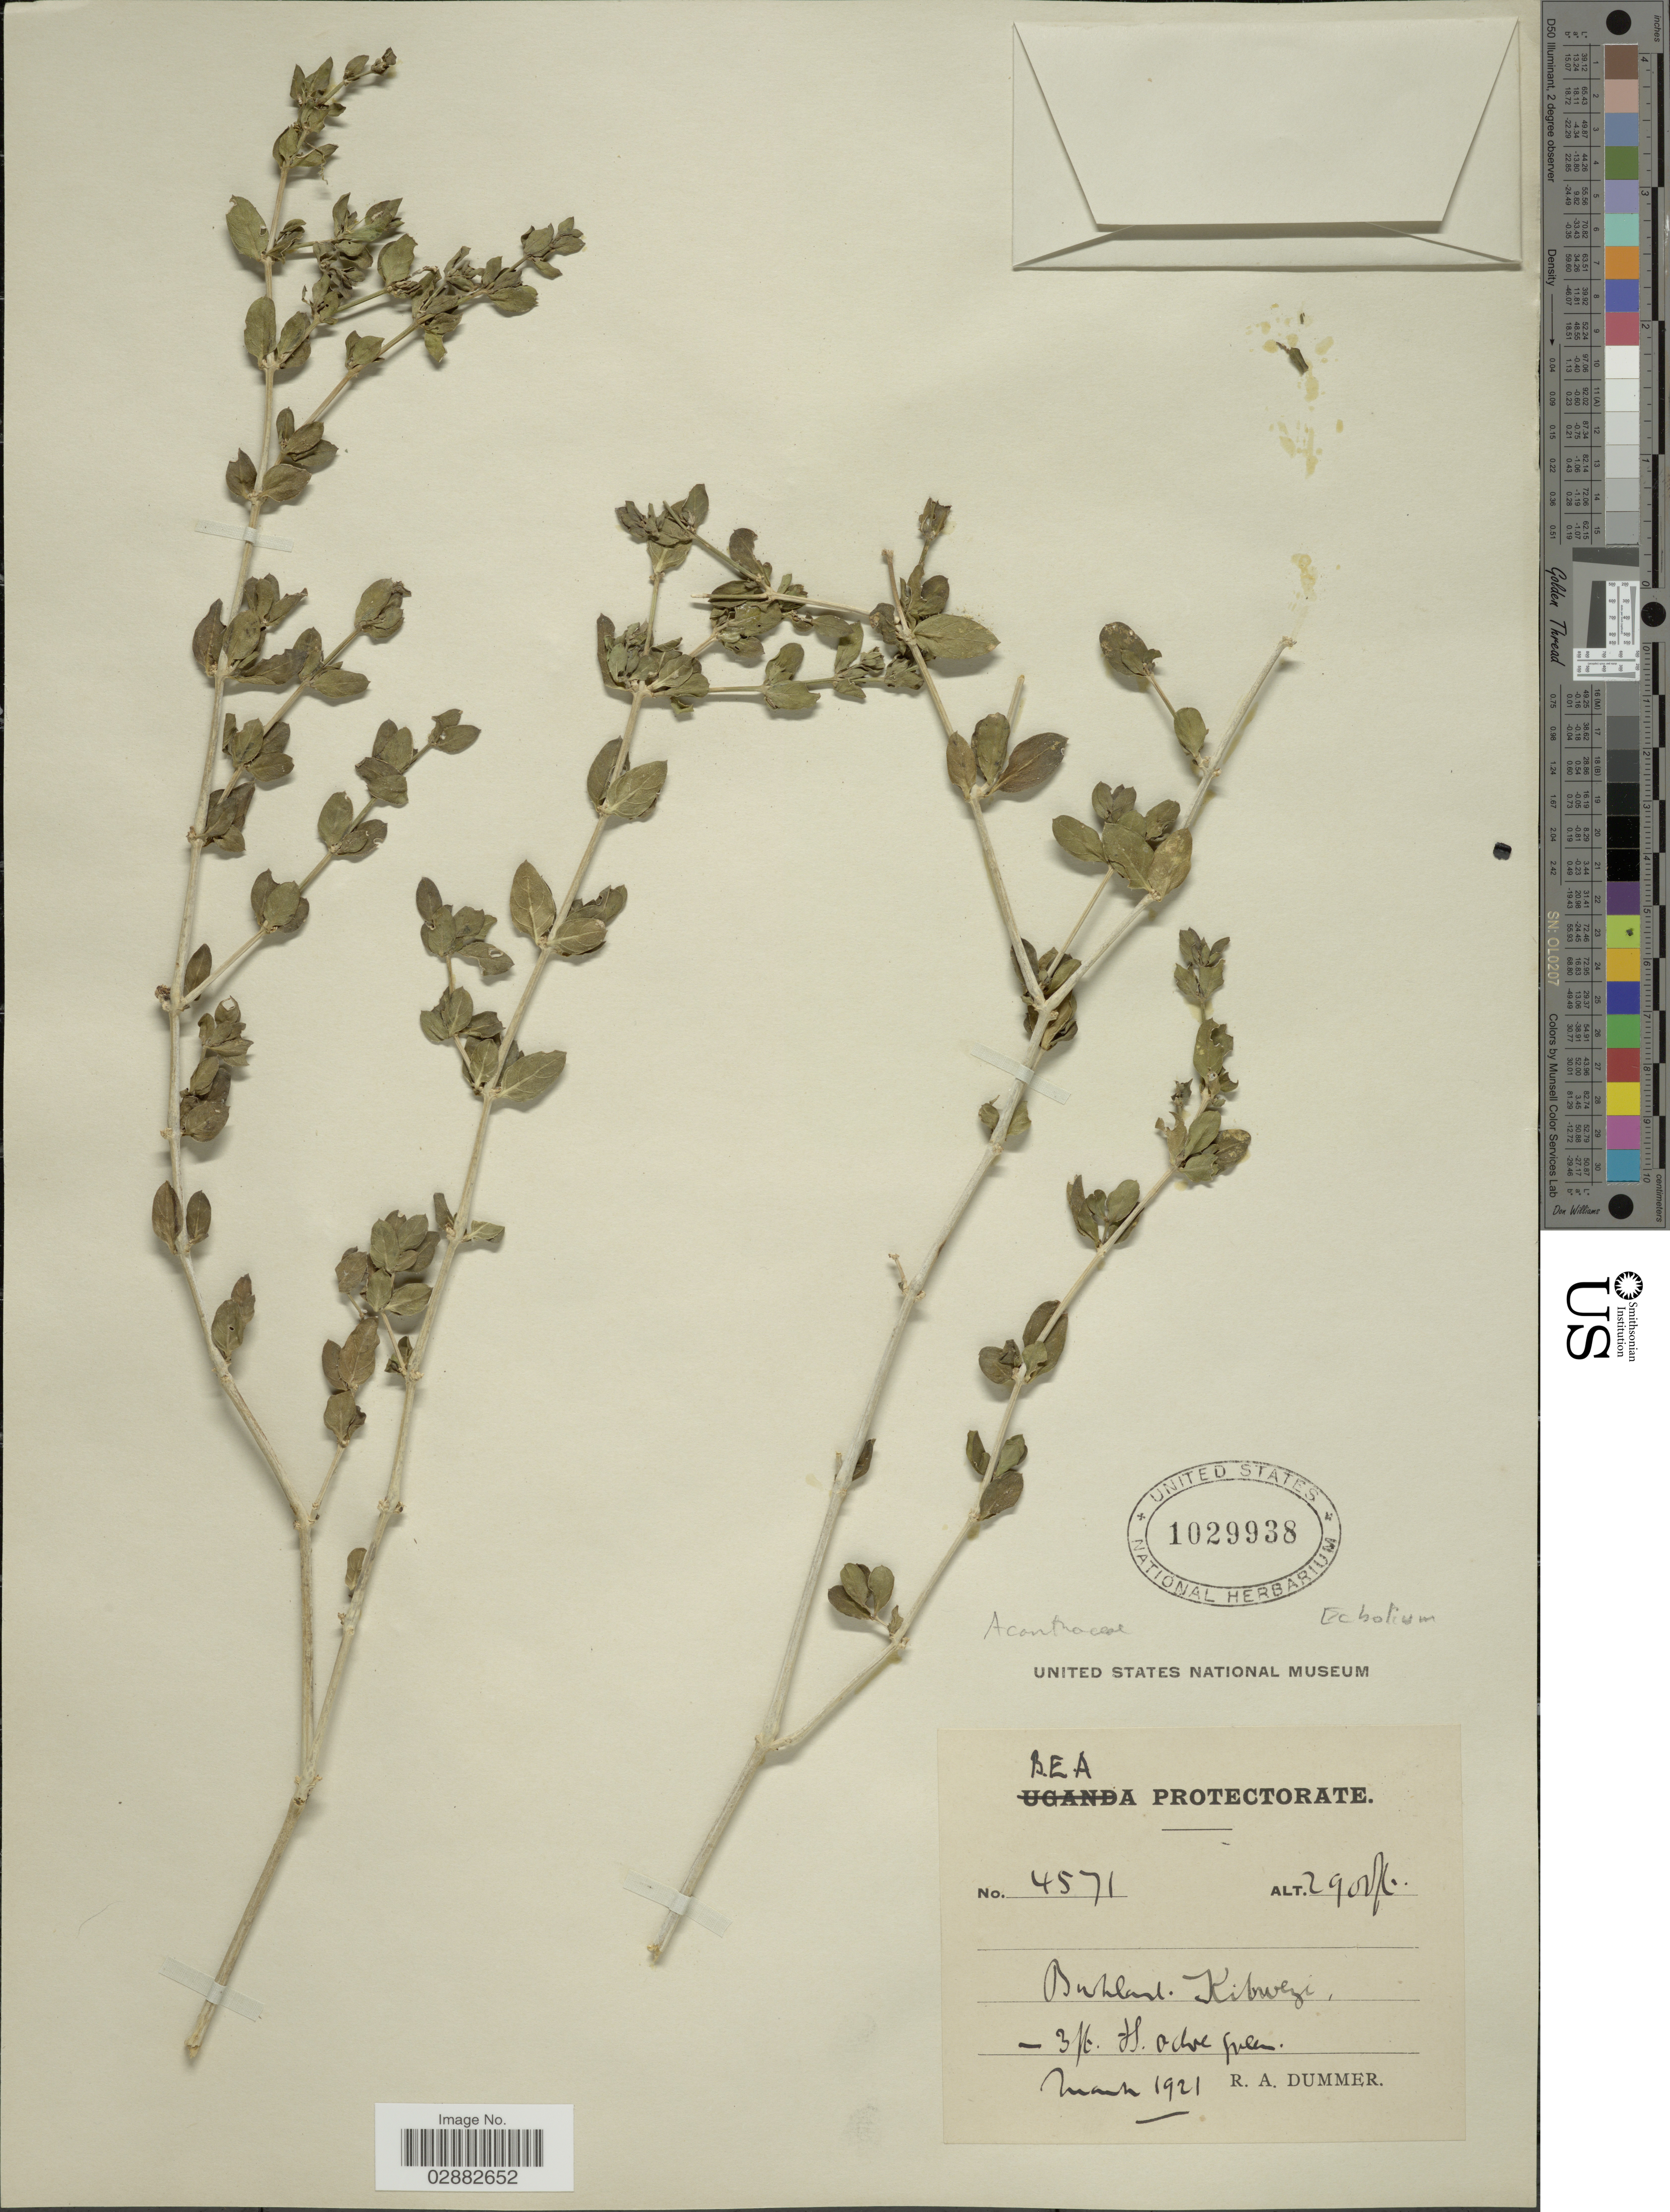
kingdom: Plantae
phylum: Tracheophyta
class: Magnoliopsida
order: Lamiales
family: Acanthaceae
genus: Justicia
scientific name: Justicia sp.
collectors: R. A. Dümmer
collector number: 4571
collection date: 1921-03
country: Kenya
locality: B.E.A. Protectorate, Kibwezi.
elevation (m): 884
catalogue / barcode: US 1029938